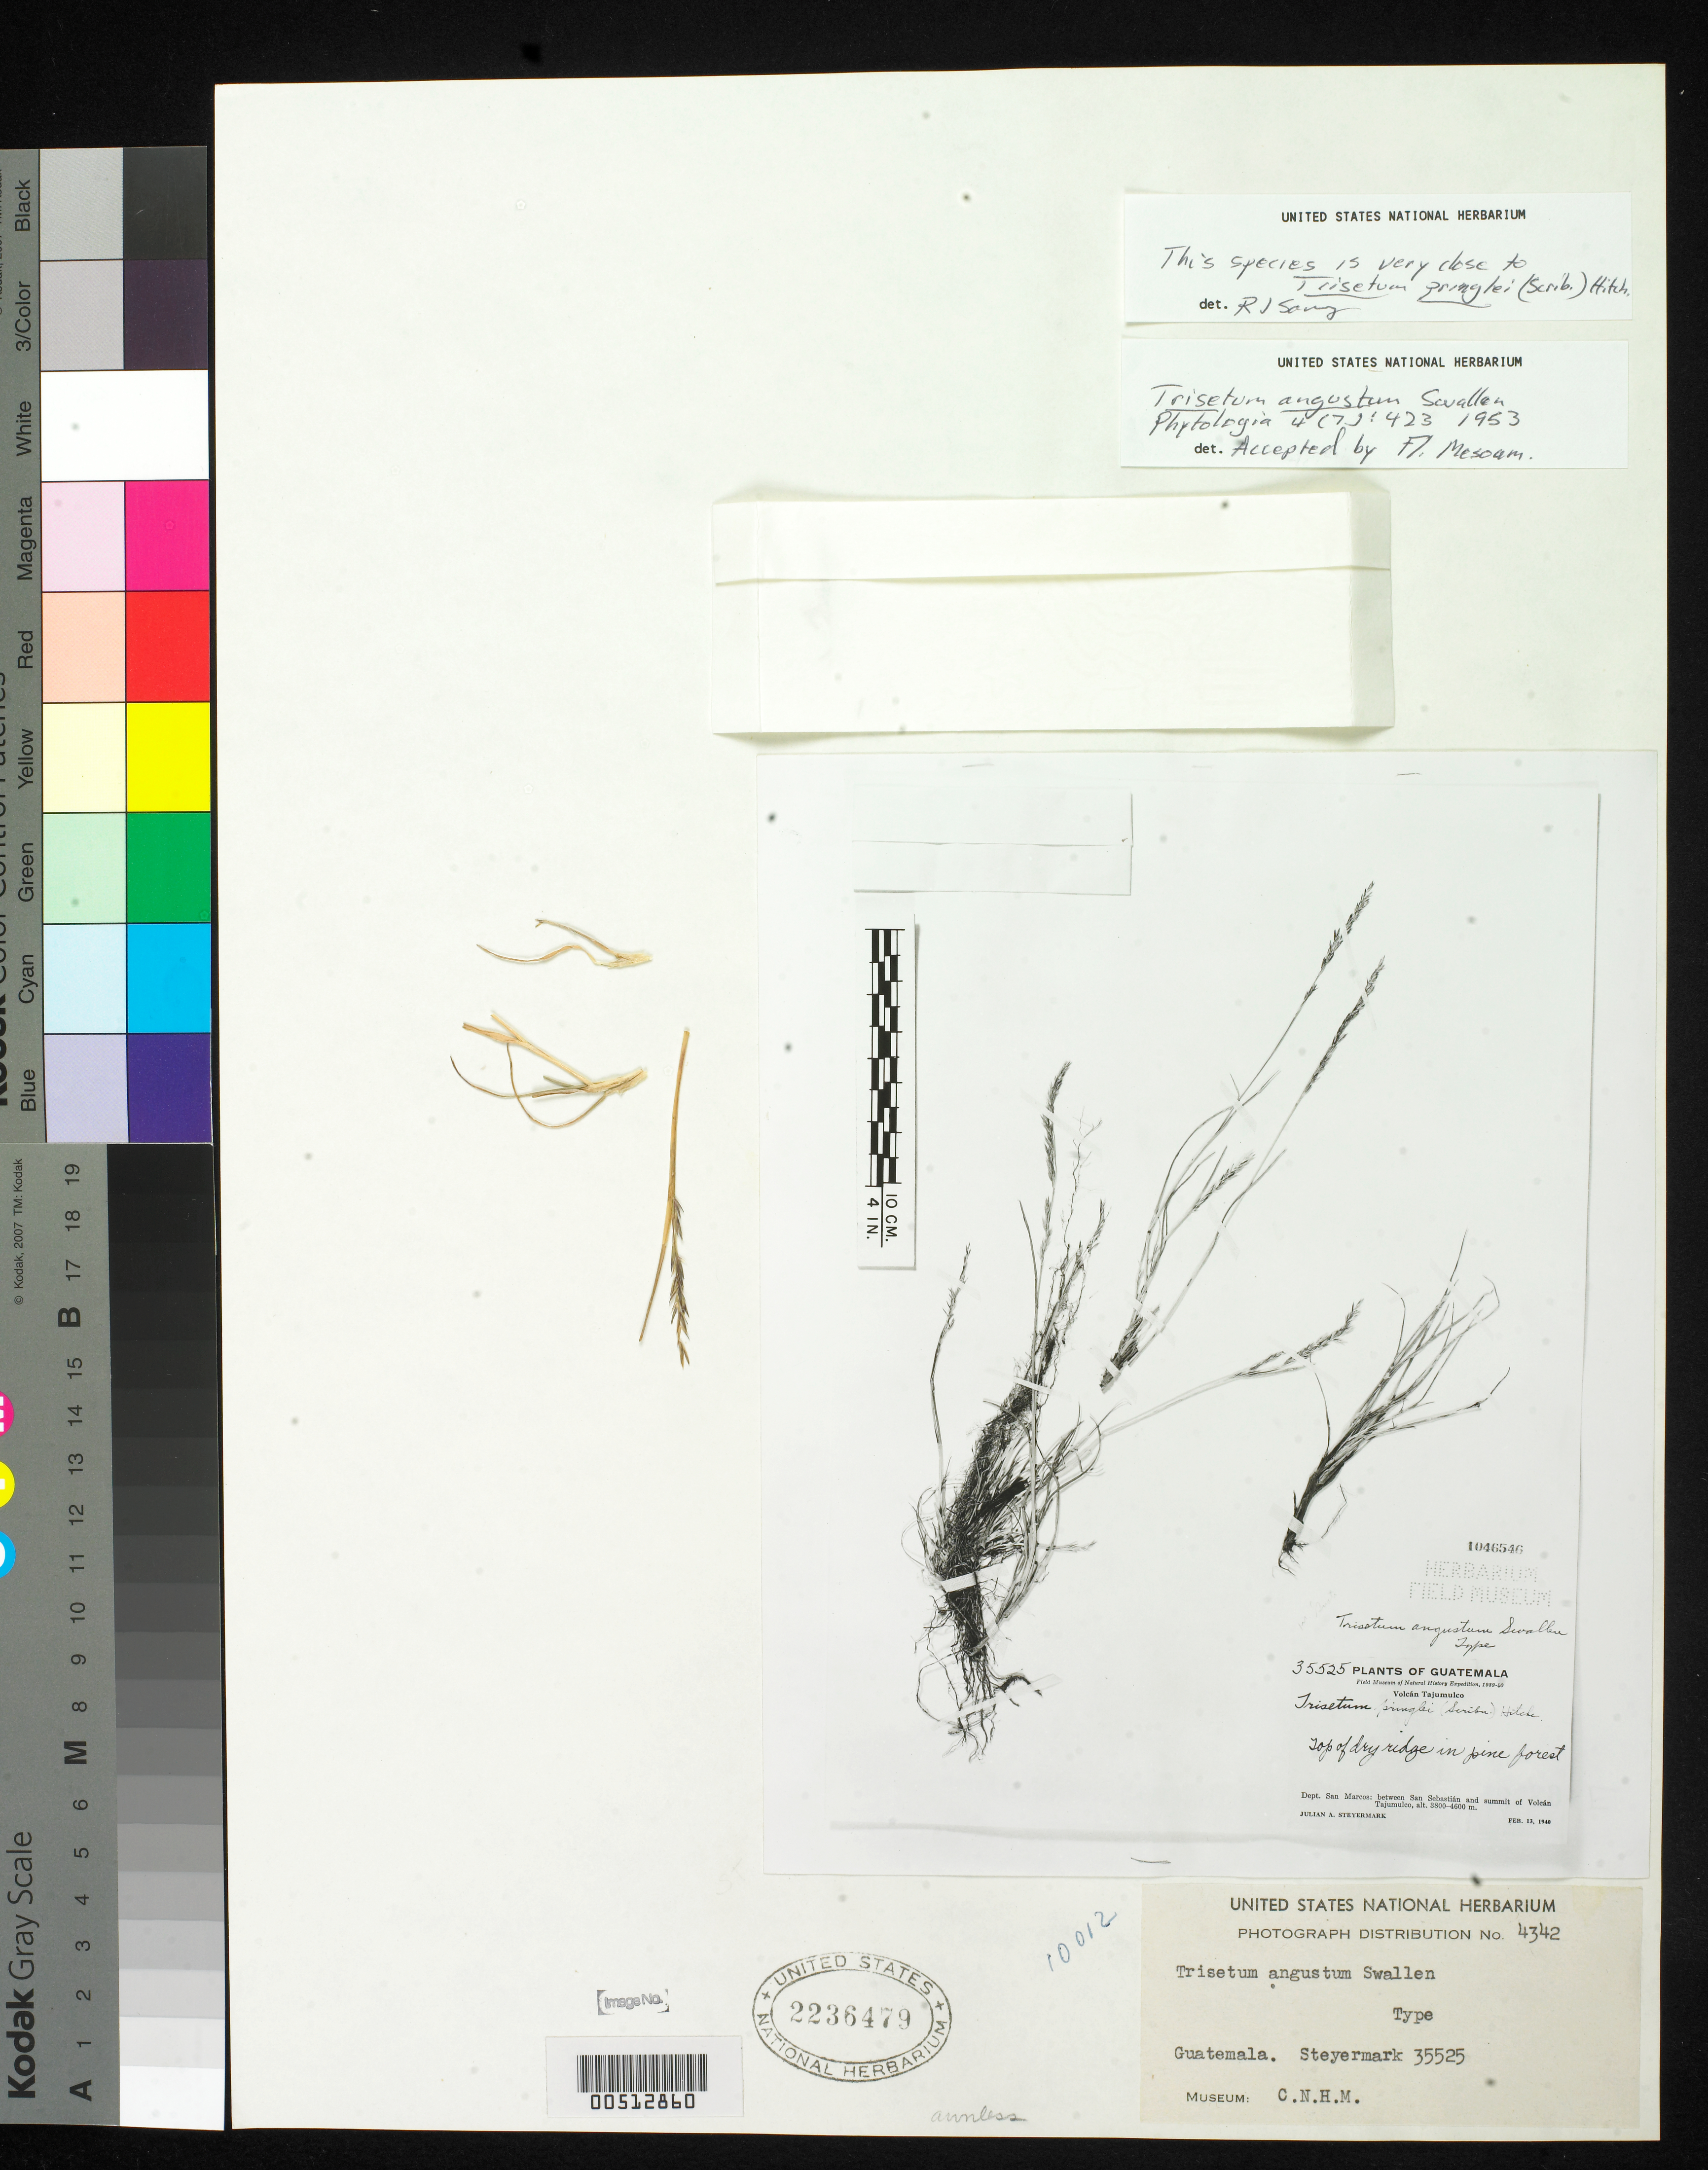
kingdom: Plantae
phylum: Tracheophyta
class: Liliopsida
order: Poales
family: Poaceae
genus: Trisetum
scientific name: Trisetum angustum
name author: Swallen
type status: Type Fragment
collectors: J. Steyermark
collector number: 35525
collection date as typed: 13 Feb 1940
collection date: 1940-02-13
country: Guatemala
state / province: San Marcos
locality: Between San Sebastián & summit of Volcan Tajumulco.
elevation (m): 3800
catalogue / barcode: US 2236479